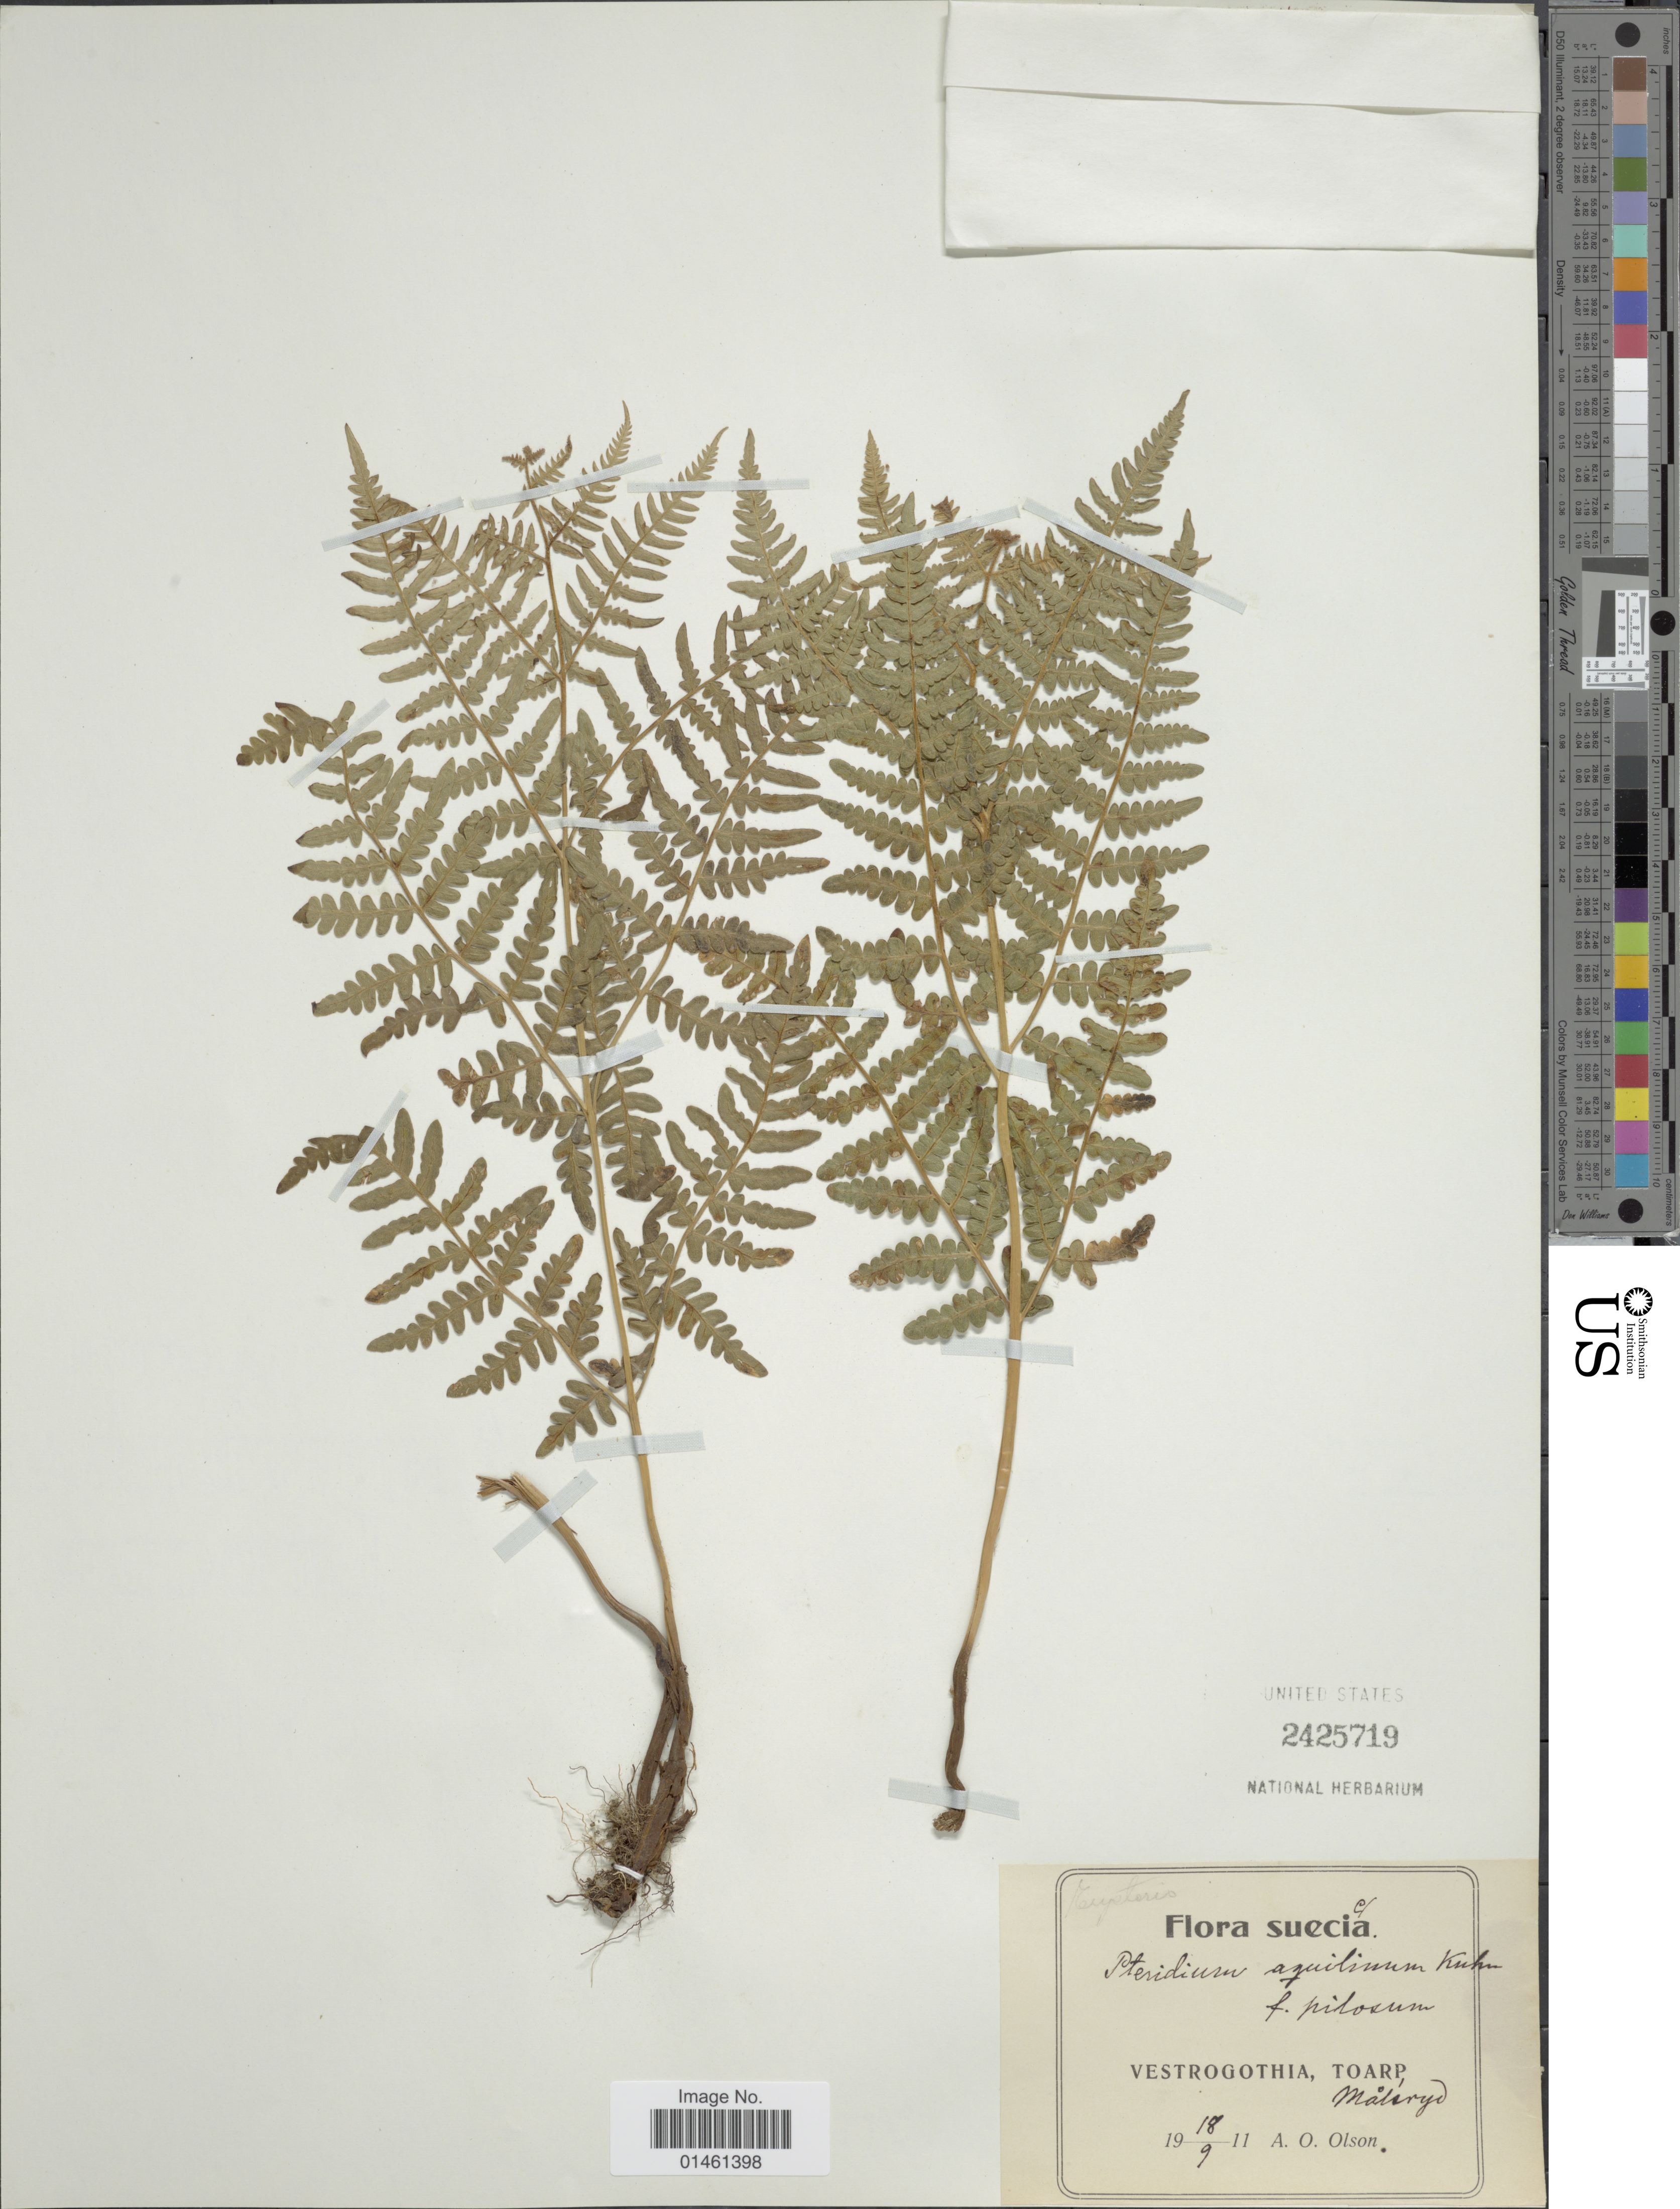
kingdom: Plantae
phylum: Tracheophyta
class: Polypodiopsida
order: Polypodiales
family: Dennstaedtiaceae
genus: Pteridium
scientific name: Pteridium aquilinum var. typicum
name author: R.M. Tryon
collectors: A. Olson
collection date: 1911-09-18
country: Sweden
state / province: Västra Götaland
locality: Toarp, Målsryd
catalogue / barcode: US 2425719